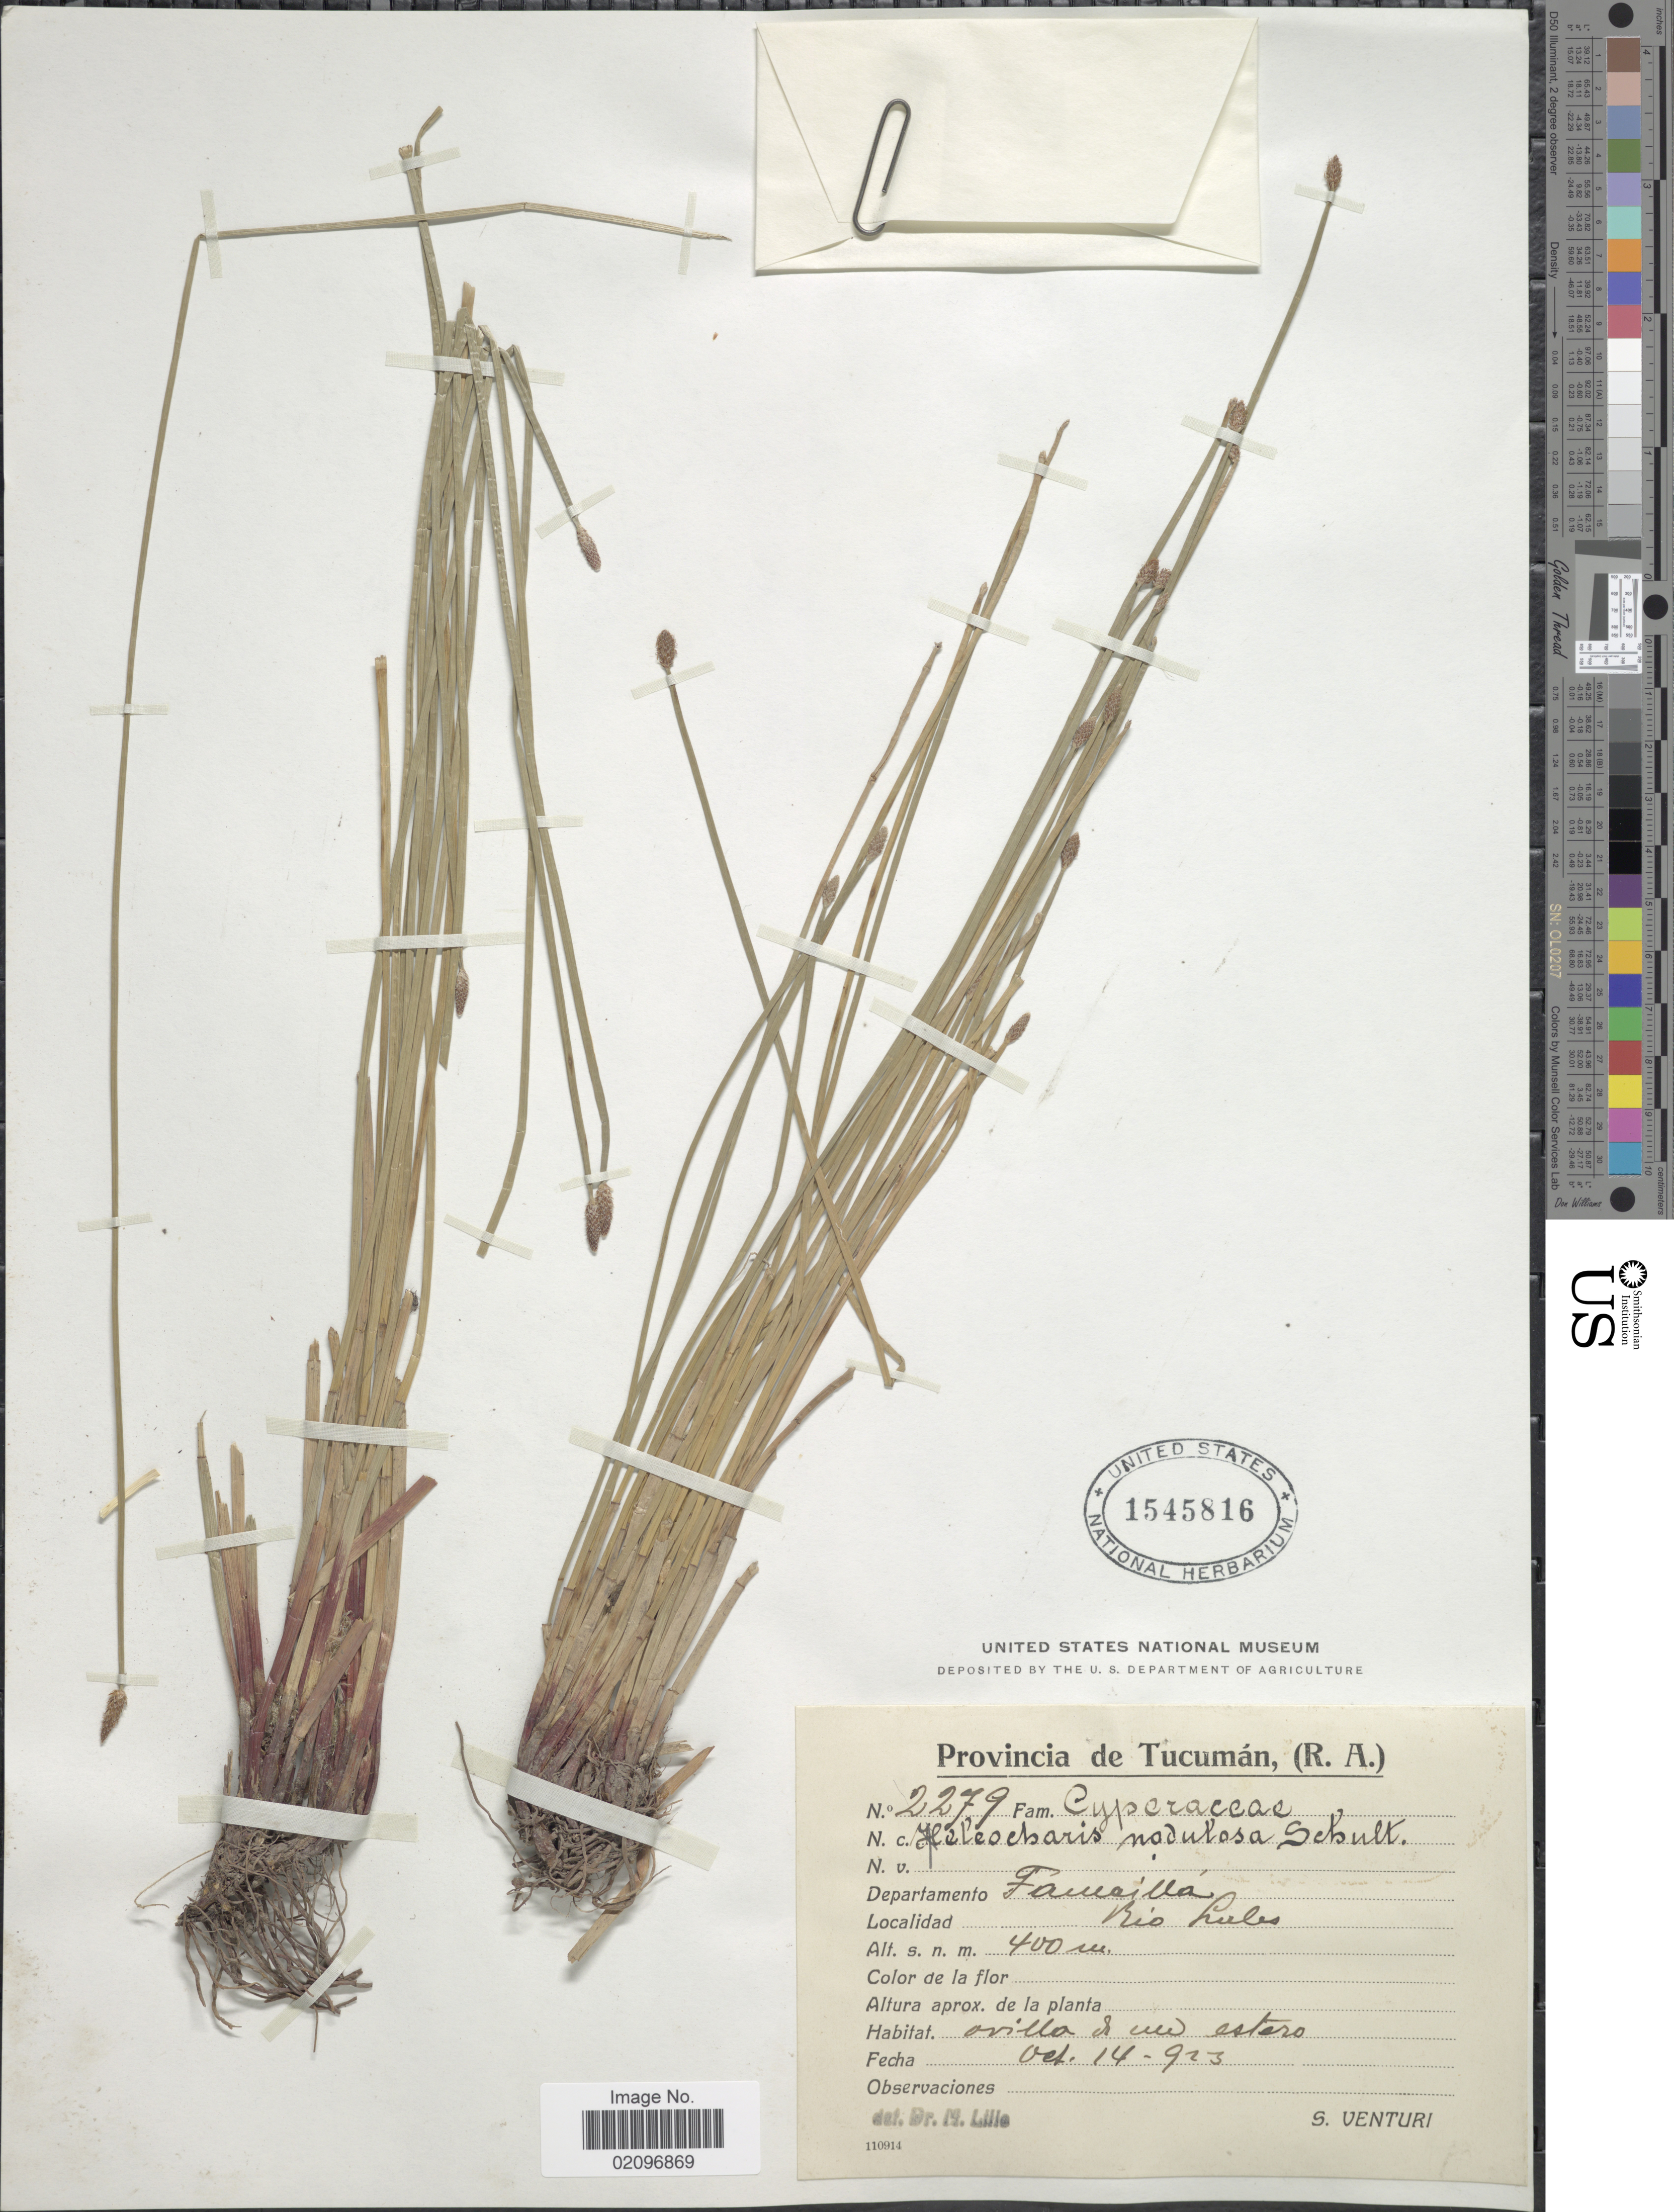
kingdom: Plantae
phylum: Tracheophyta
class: Liliopsida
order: Poales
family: Cyperaceae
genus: Eleocharis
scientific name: Eleocharis montana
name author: (Kunth) Roem. & Schult.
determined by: Strong, Mark T., (BOT), Smithsonian Institution - National Museum of Natural History (UNITED STATES)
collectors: S. Venturi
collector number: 2279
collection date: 1923-10-14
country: Argentina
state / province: Tucuman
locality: (R.A.) Departamento Famailla, Rio Lules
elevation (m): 400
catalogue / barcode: US 1545816